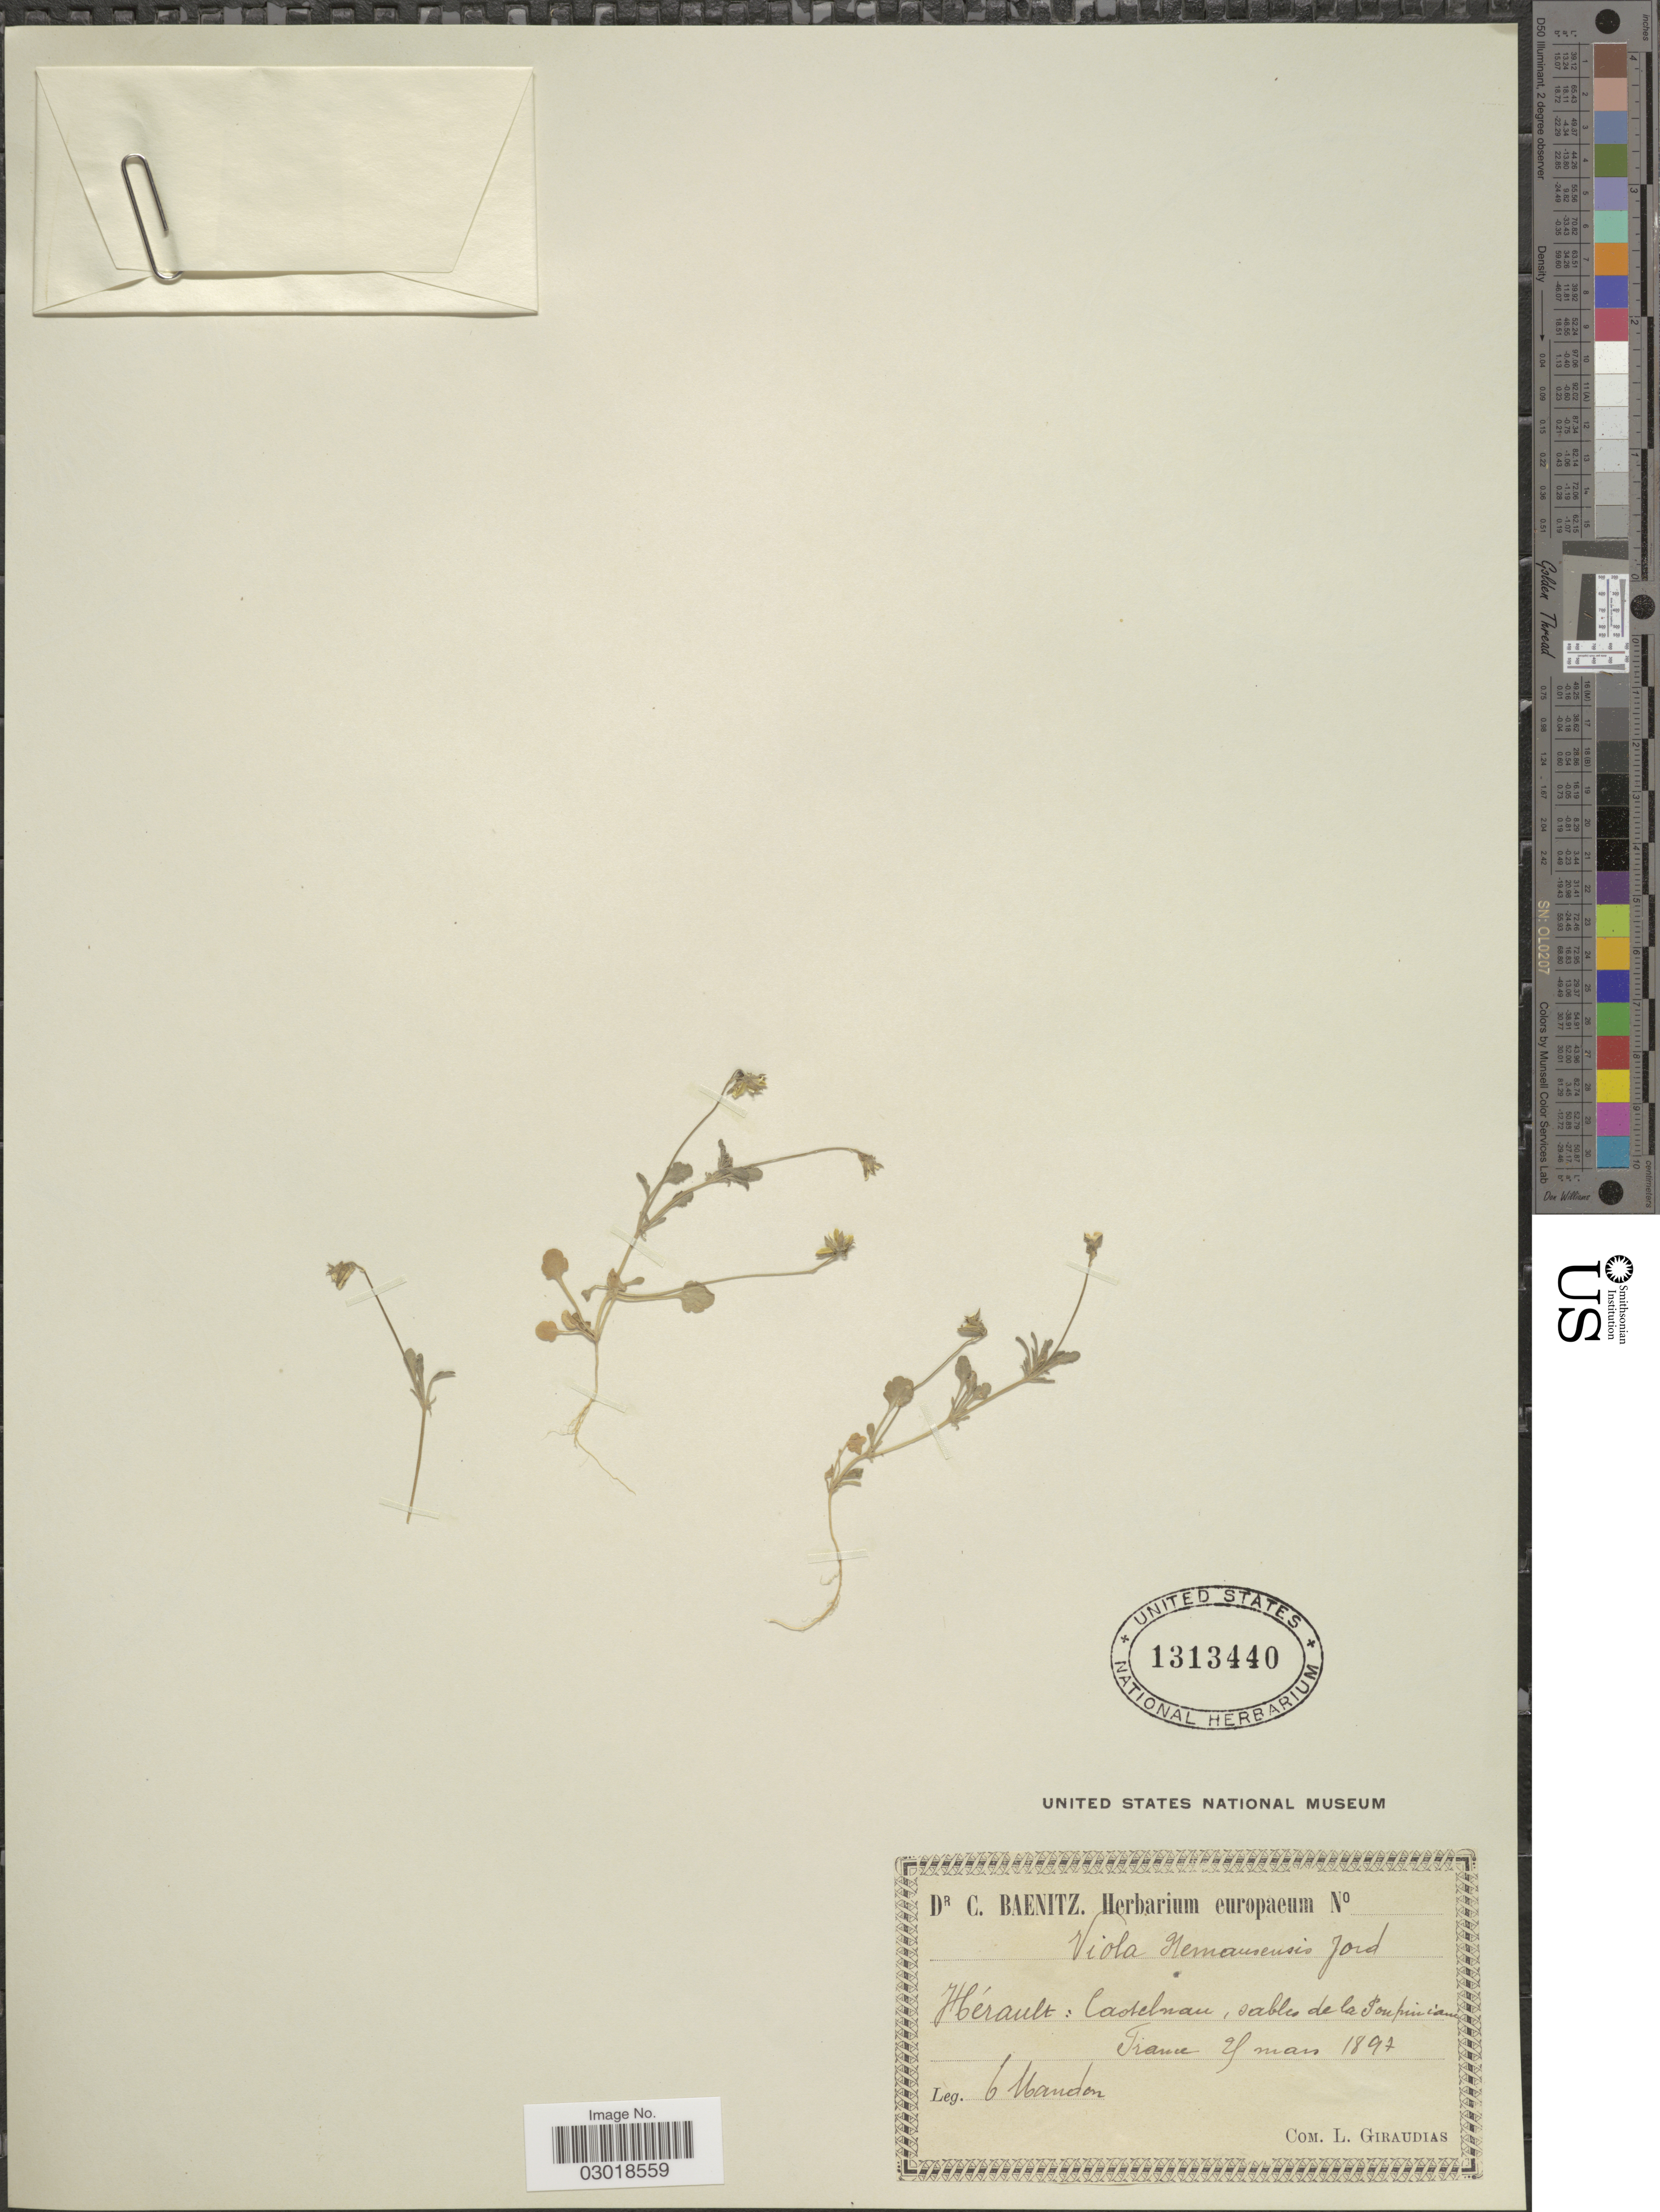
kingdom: Plantae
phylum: Tracheophyta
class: Magnoliopsida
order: Malpighiales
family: Violaceae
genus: Viola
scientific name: Viola nemausensis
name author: Jord.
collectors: G. Mandon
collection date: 1897-03-25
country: France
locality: Hérault: Castelnau, sables de la Ponpinanc [interpreted].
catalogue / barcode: US 1313440